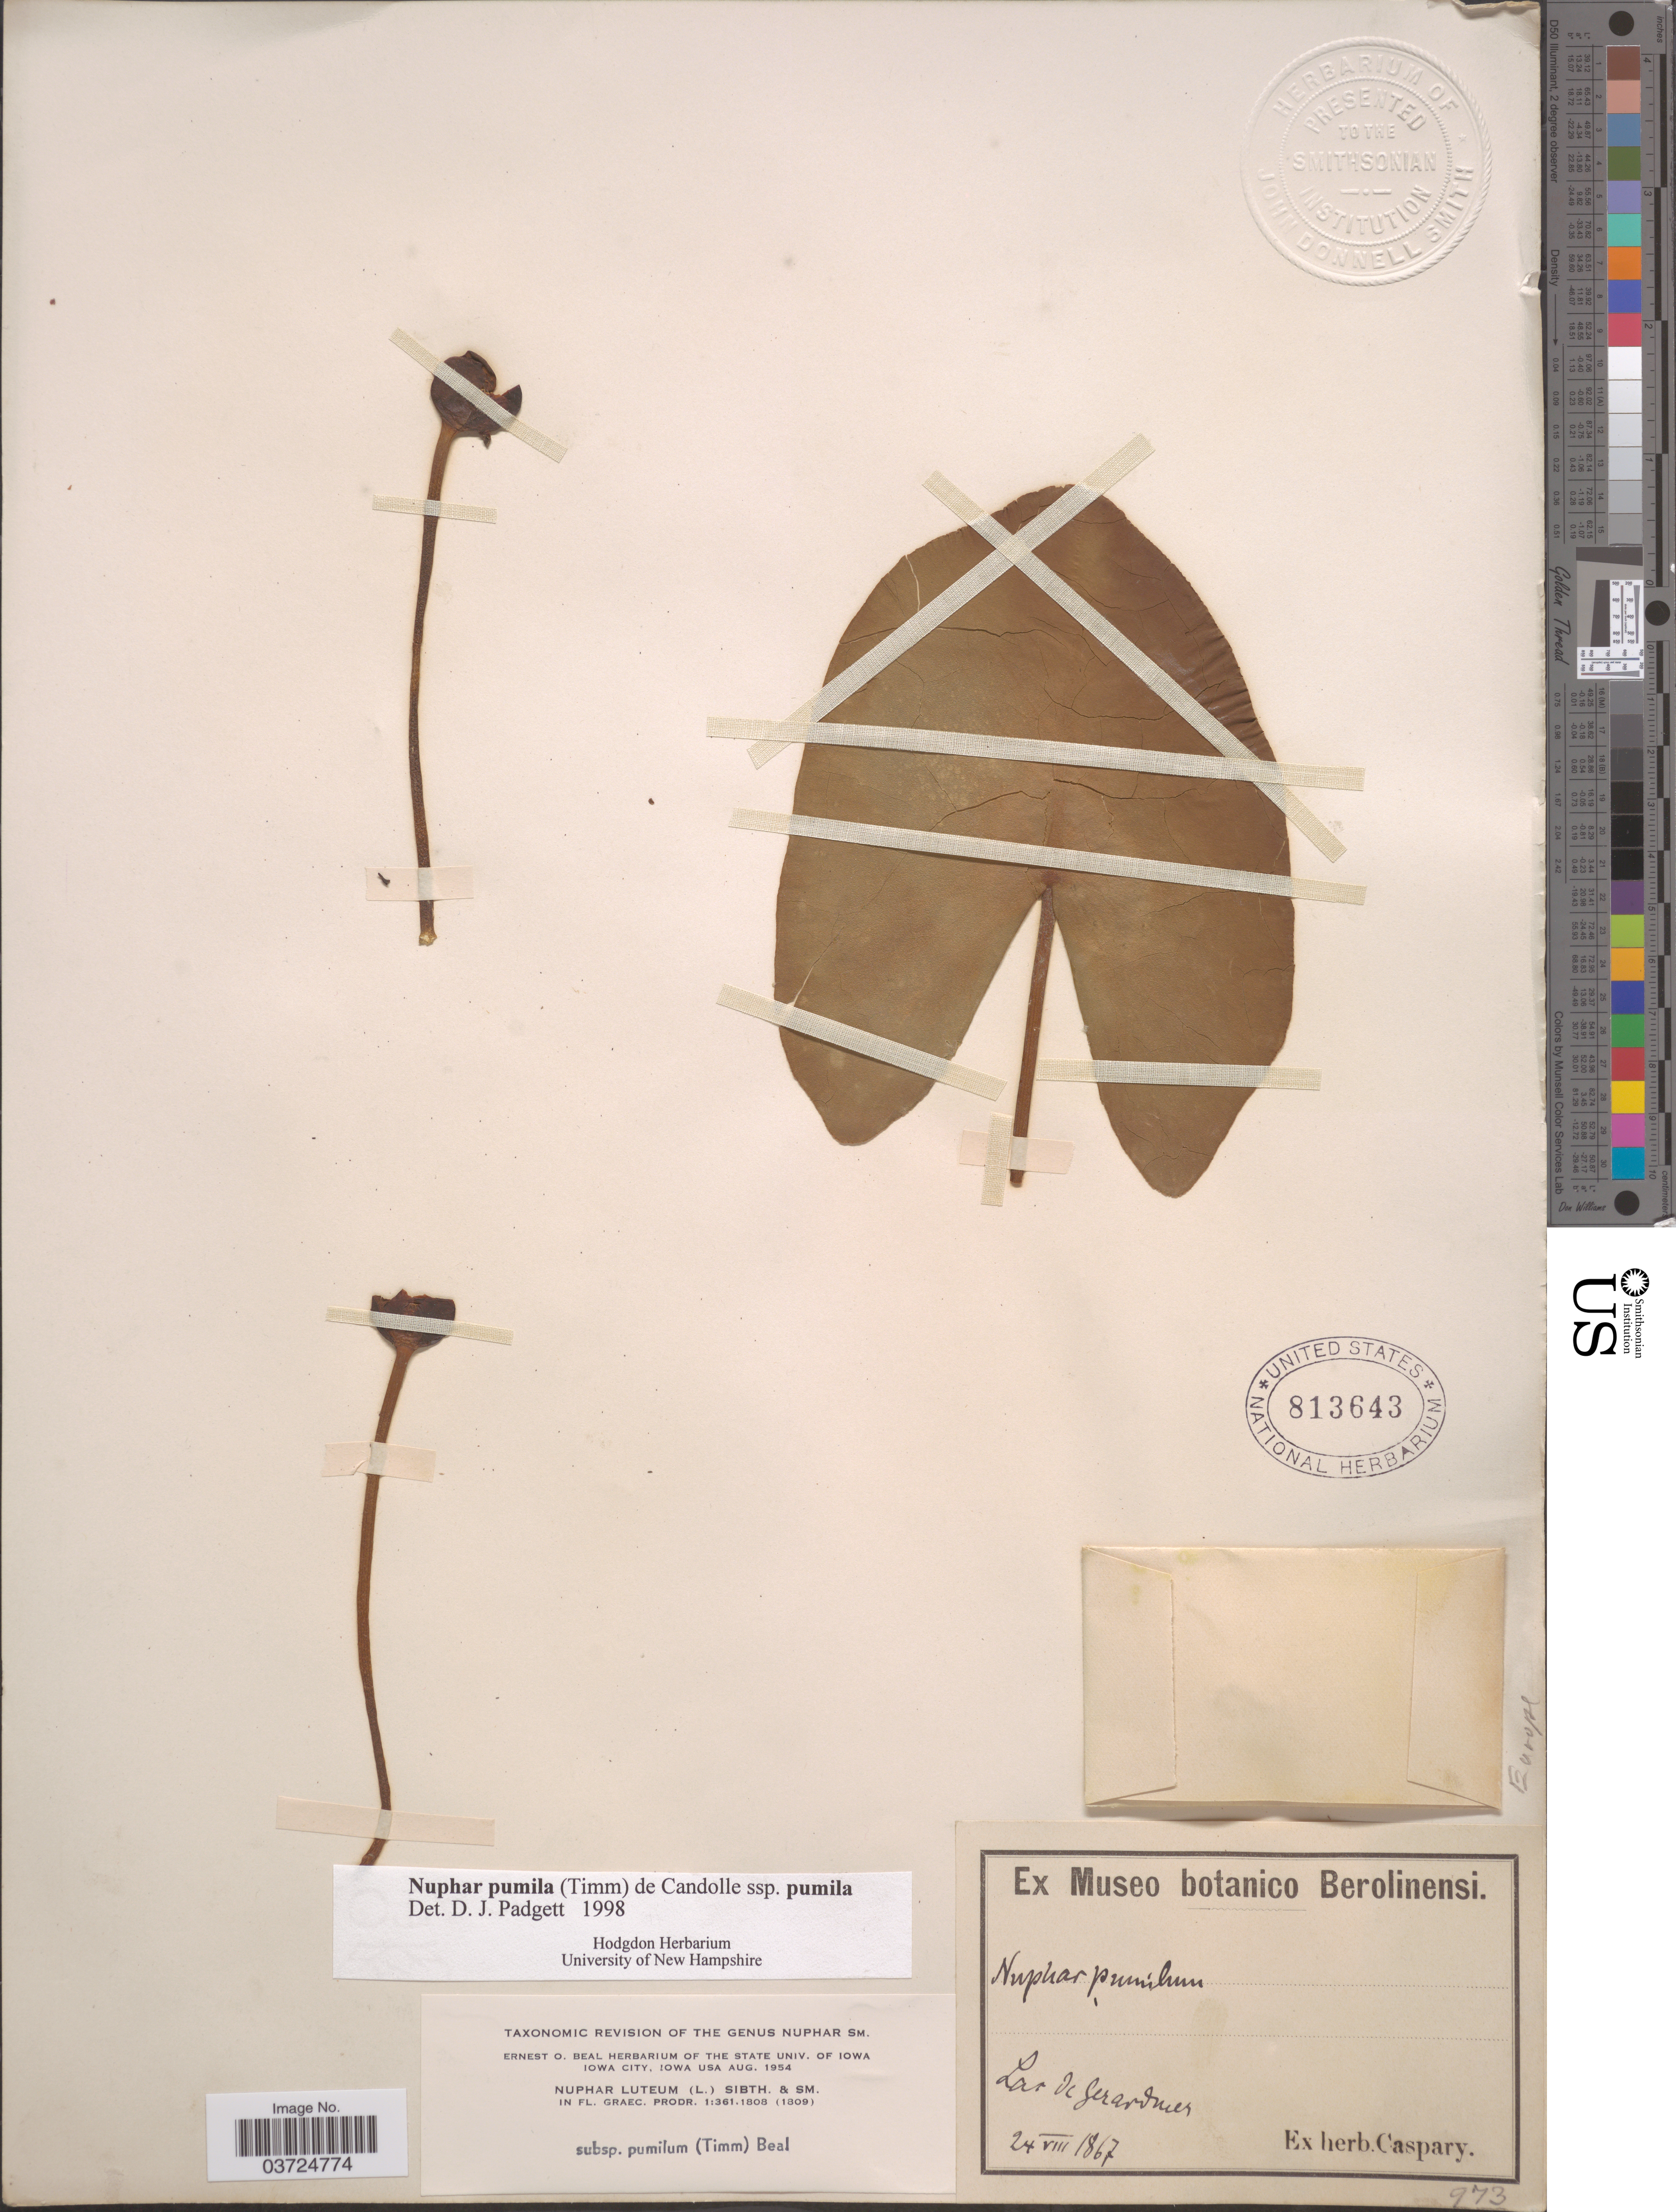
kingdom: Plantae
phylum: Tracheophyta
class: Magnoliopsida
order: Nymphaeales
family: Nymphaeaceae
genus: Nuphar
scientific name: Nuphar pumila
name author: (Timm) DC.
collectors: Ex herb. Caspary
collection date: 1867-08-24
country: France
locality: Lac de Gerardmer. Europe.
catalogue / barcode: US 813643